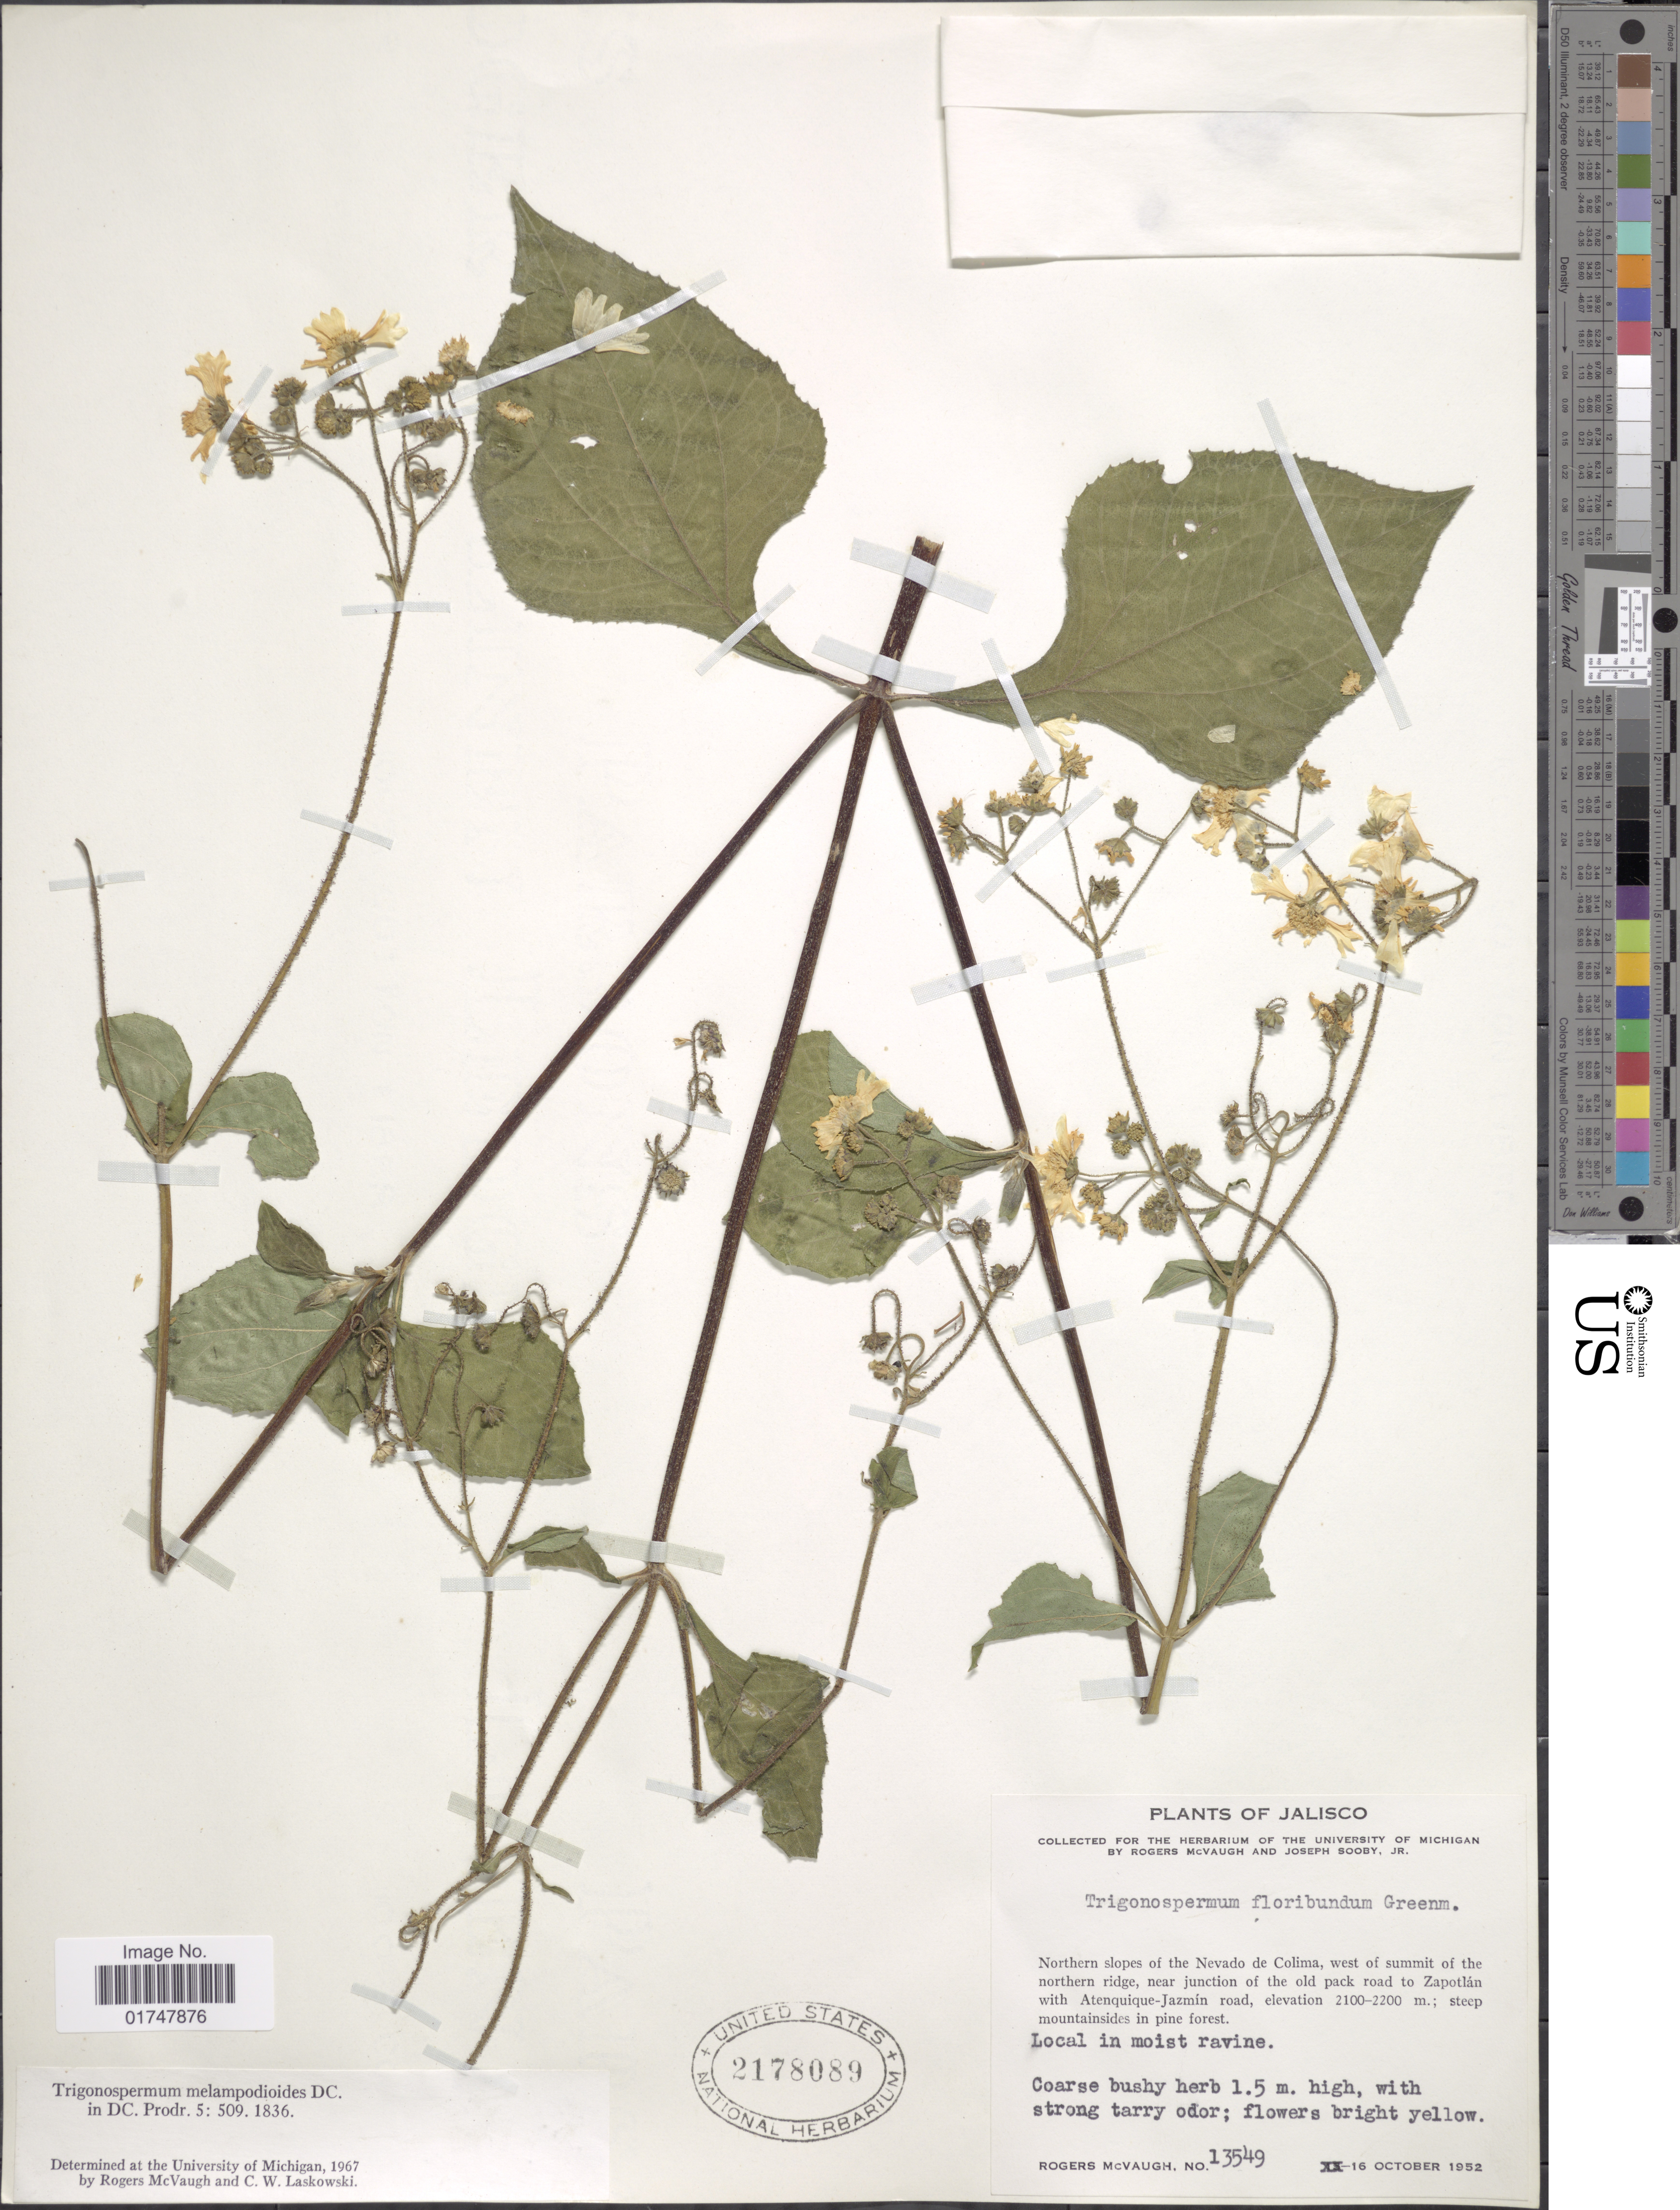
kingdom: Plantae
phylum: Tracheophyta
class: Magnoliopsida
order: Asterales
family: Asteraceae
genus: Trigonospermum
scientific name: Trigonospermum melampodioides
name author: DC.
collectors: R. McVaugh & J. Sooby Jr.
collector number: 13549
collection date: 1952-10-16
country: Mexico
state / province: Jalisco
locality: Northern slopes of the Nevado de Colima, west of summit of the northern ridge, near junction of the old pack road to Zapotlan with Atenquique-Jazmin road; steep mountainsides in pine forest. Local in moist ravine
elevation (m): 2100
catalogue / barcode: US 2178089